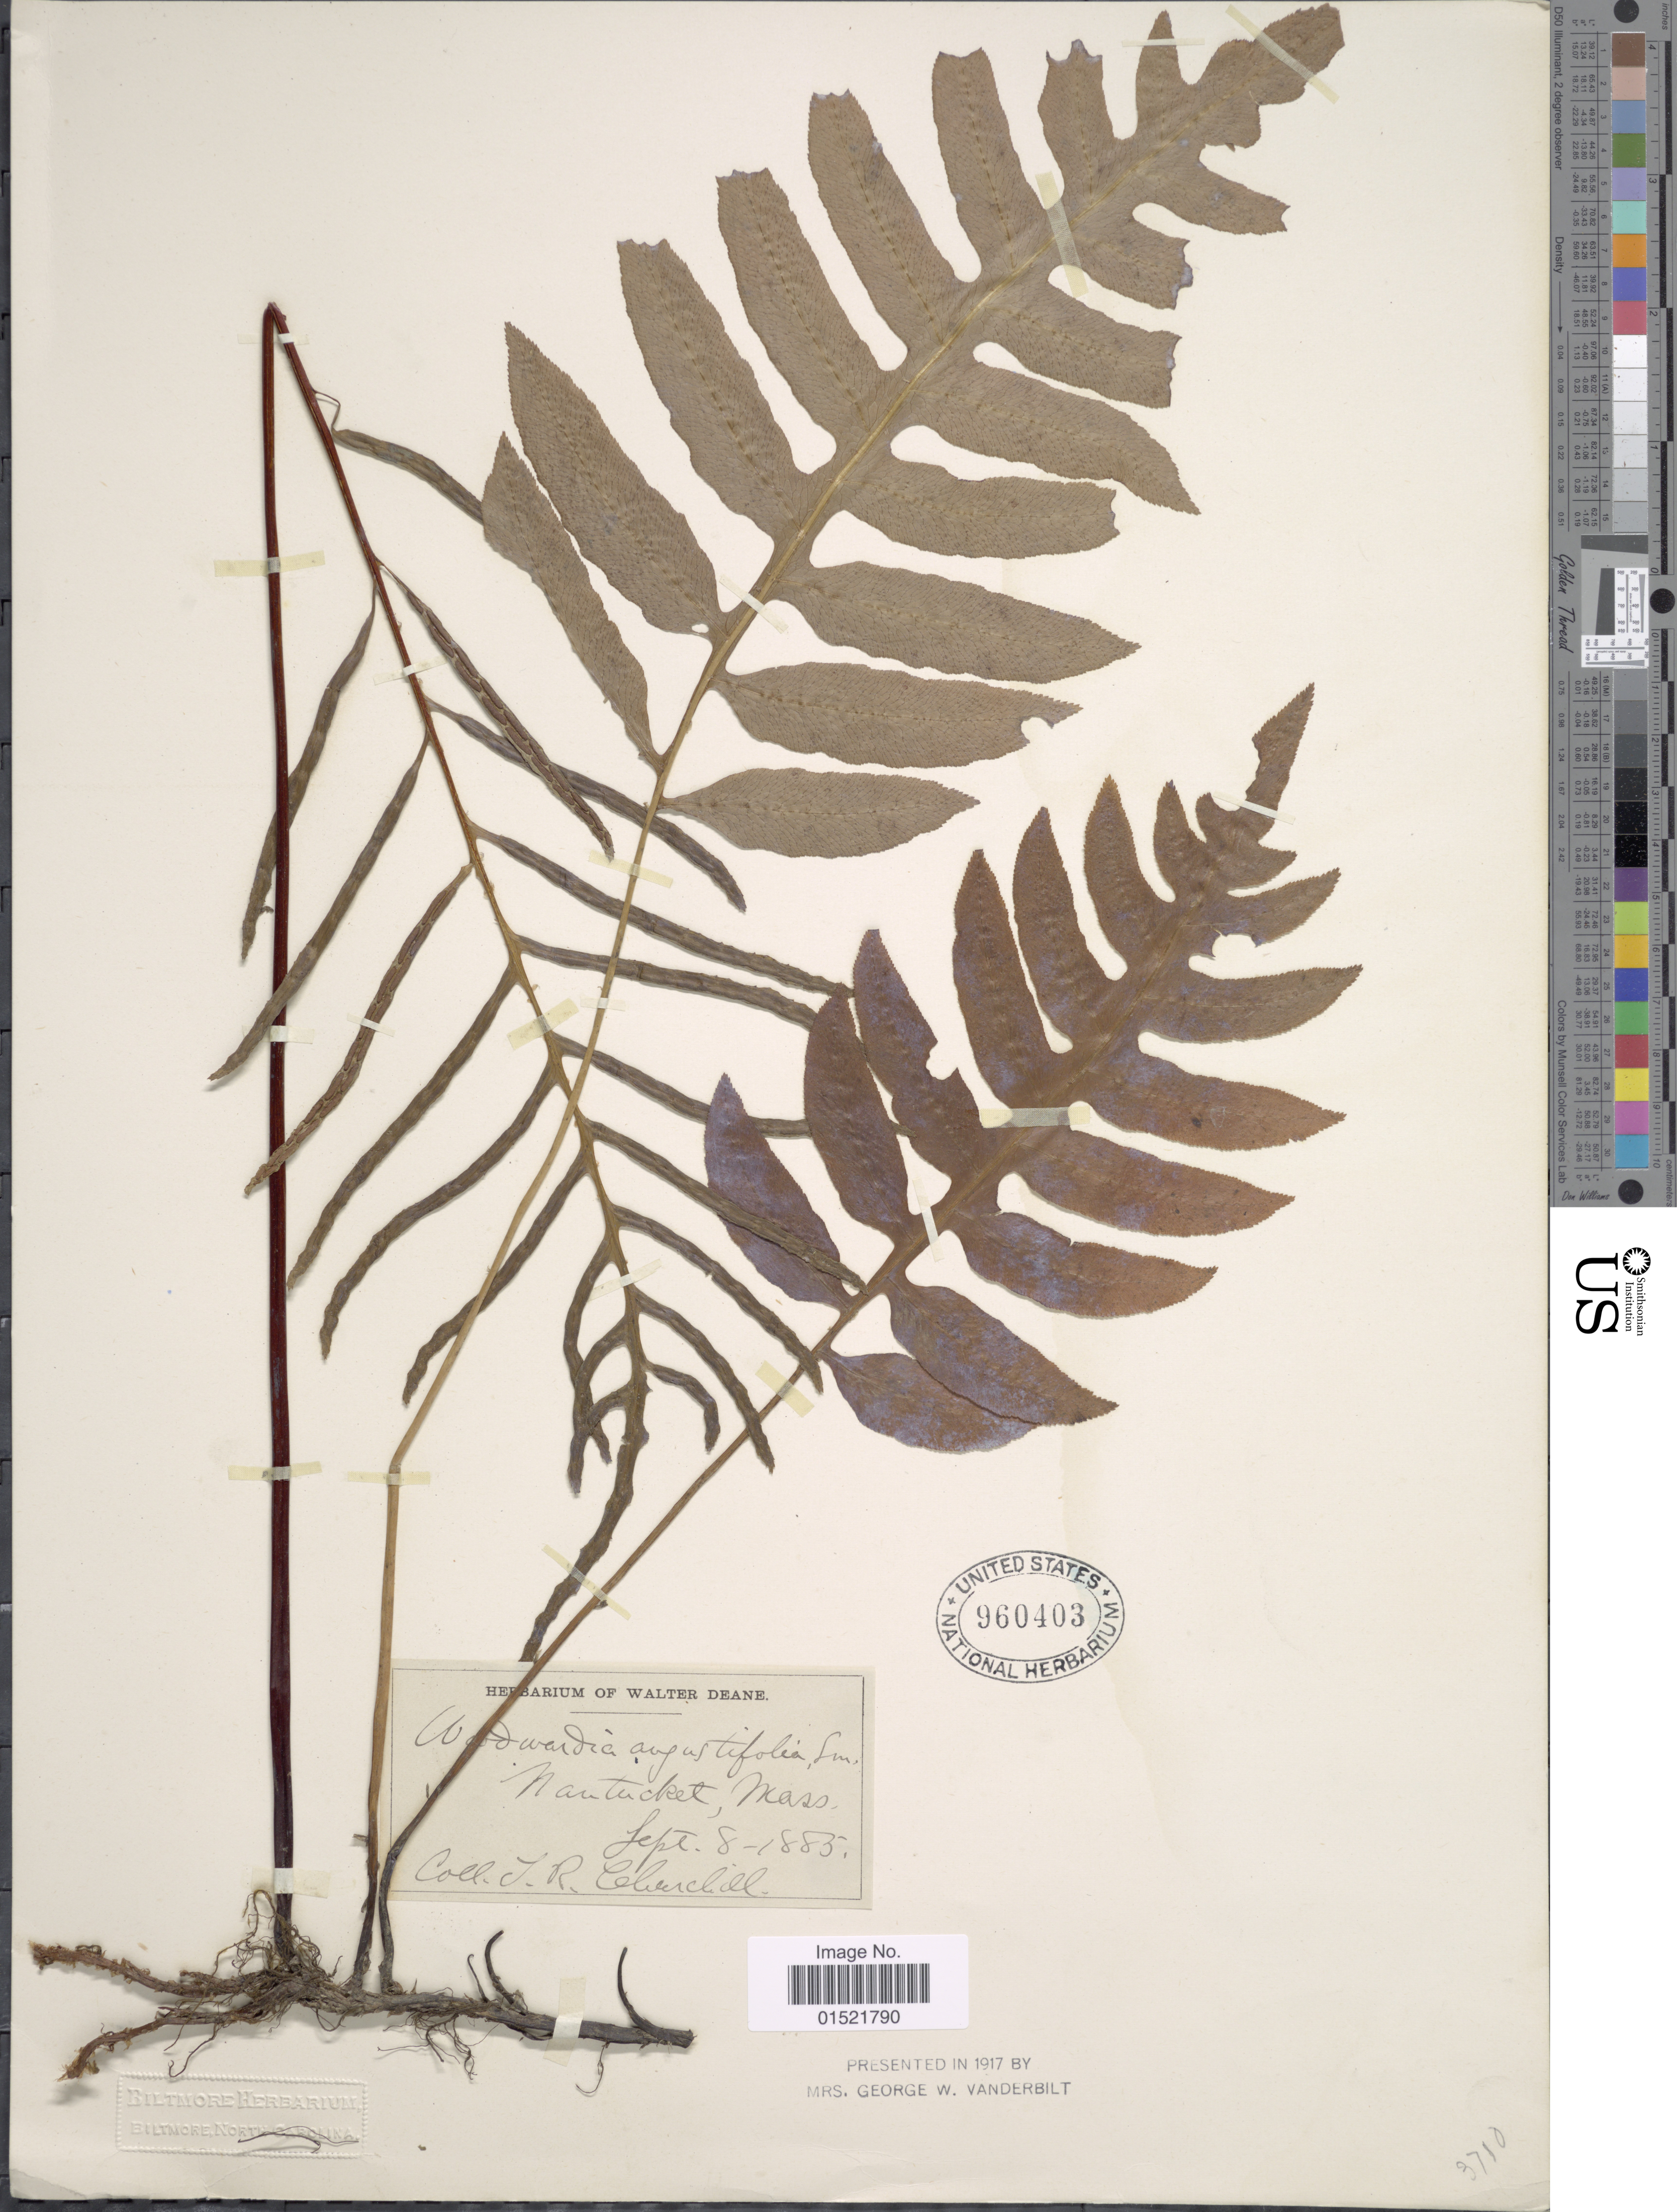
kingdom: Plantae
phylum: Tracheophyta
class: Polypodiopsida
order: Polypodiales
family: Blechnaceae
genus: Woodwardia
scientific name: Woodwardia areolata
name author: (L.) T. Moore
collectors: J. R. Churchill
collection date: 1883-09-08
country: United States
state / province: Massachusetts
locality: Nantucket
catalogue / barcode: US 960403